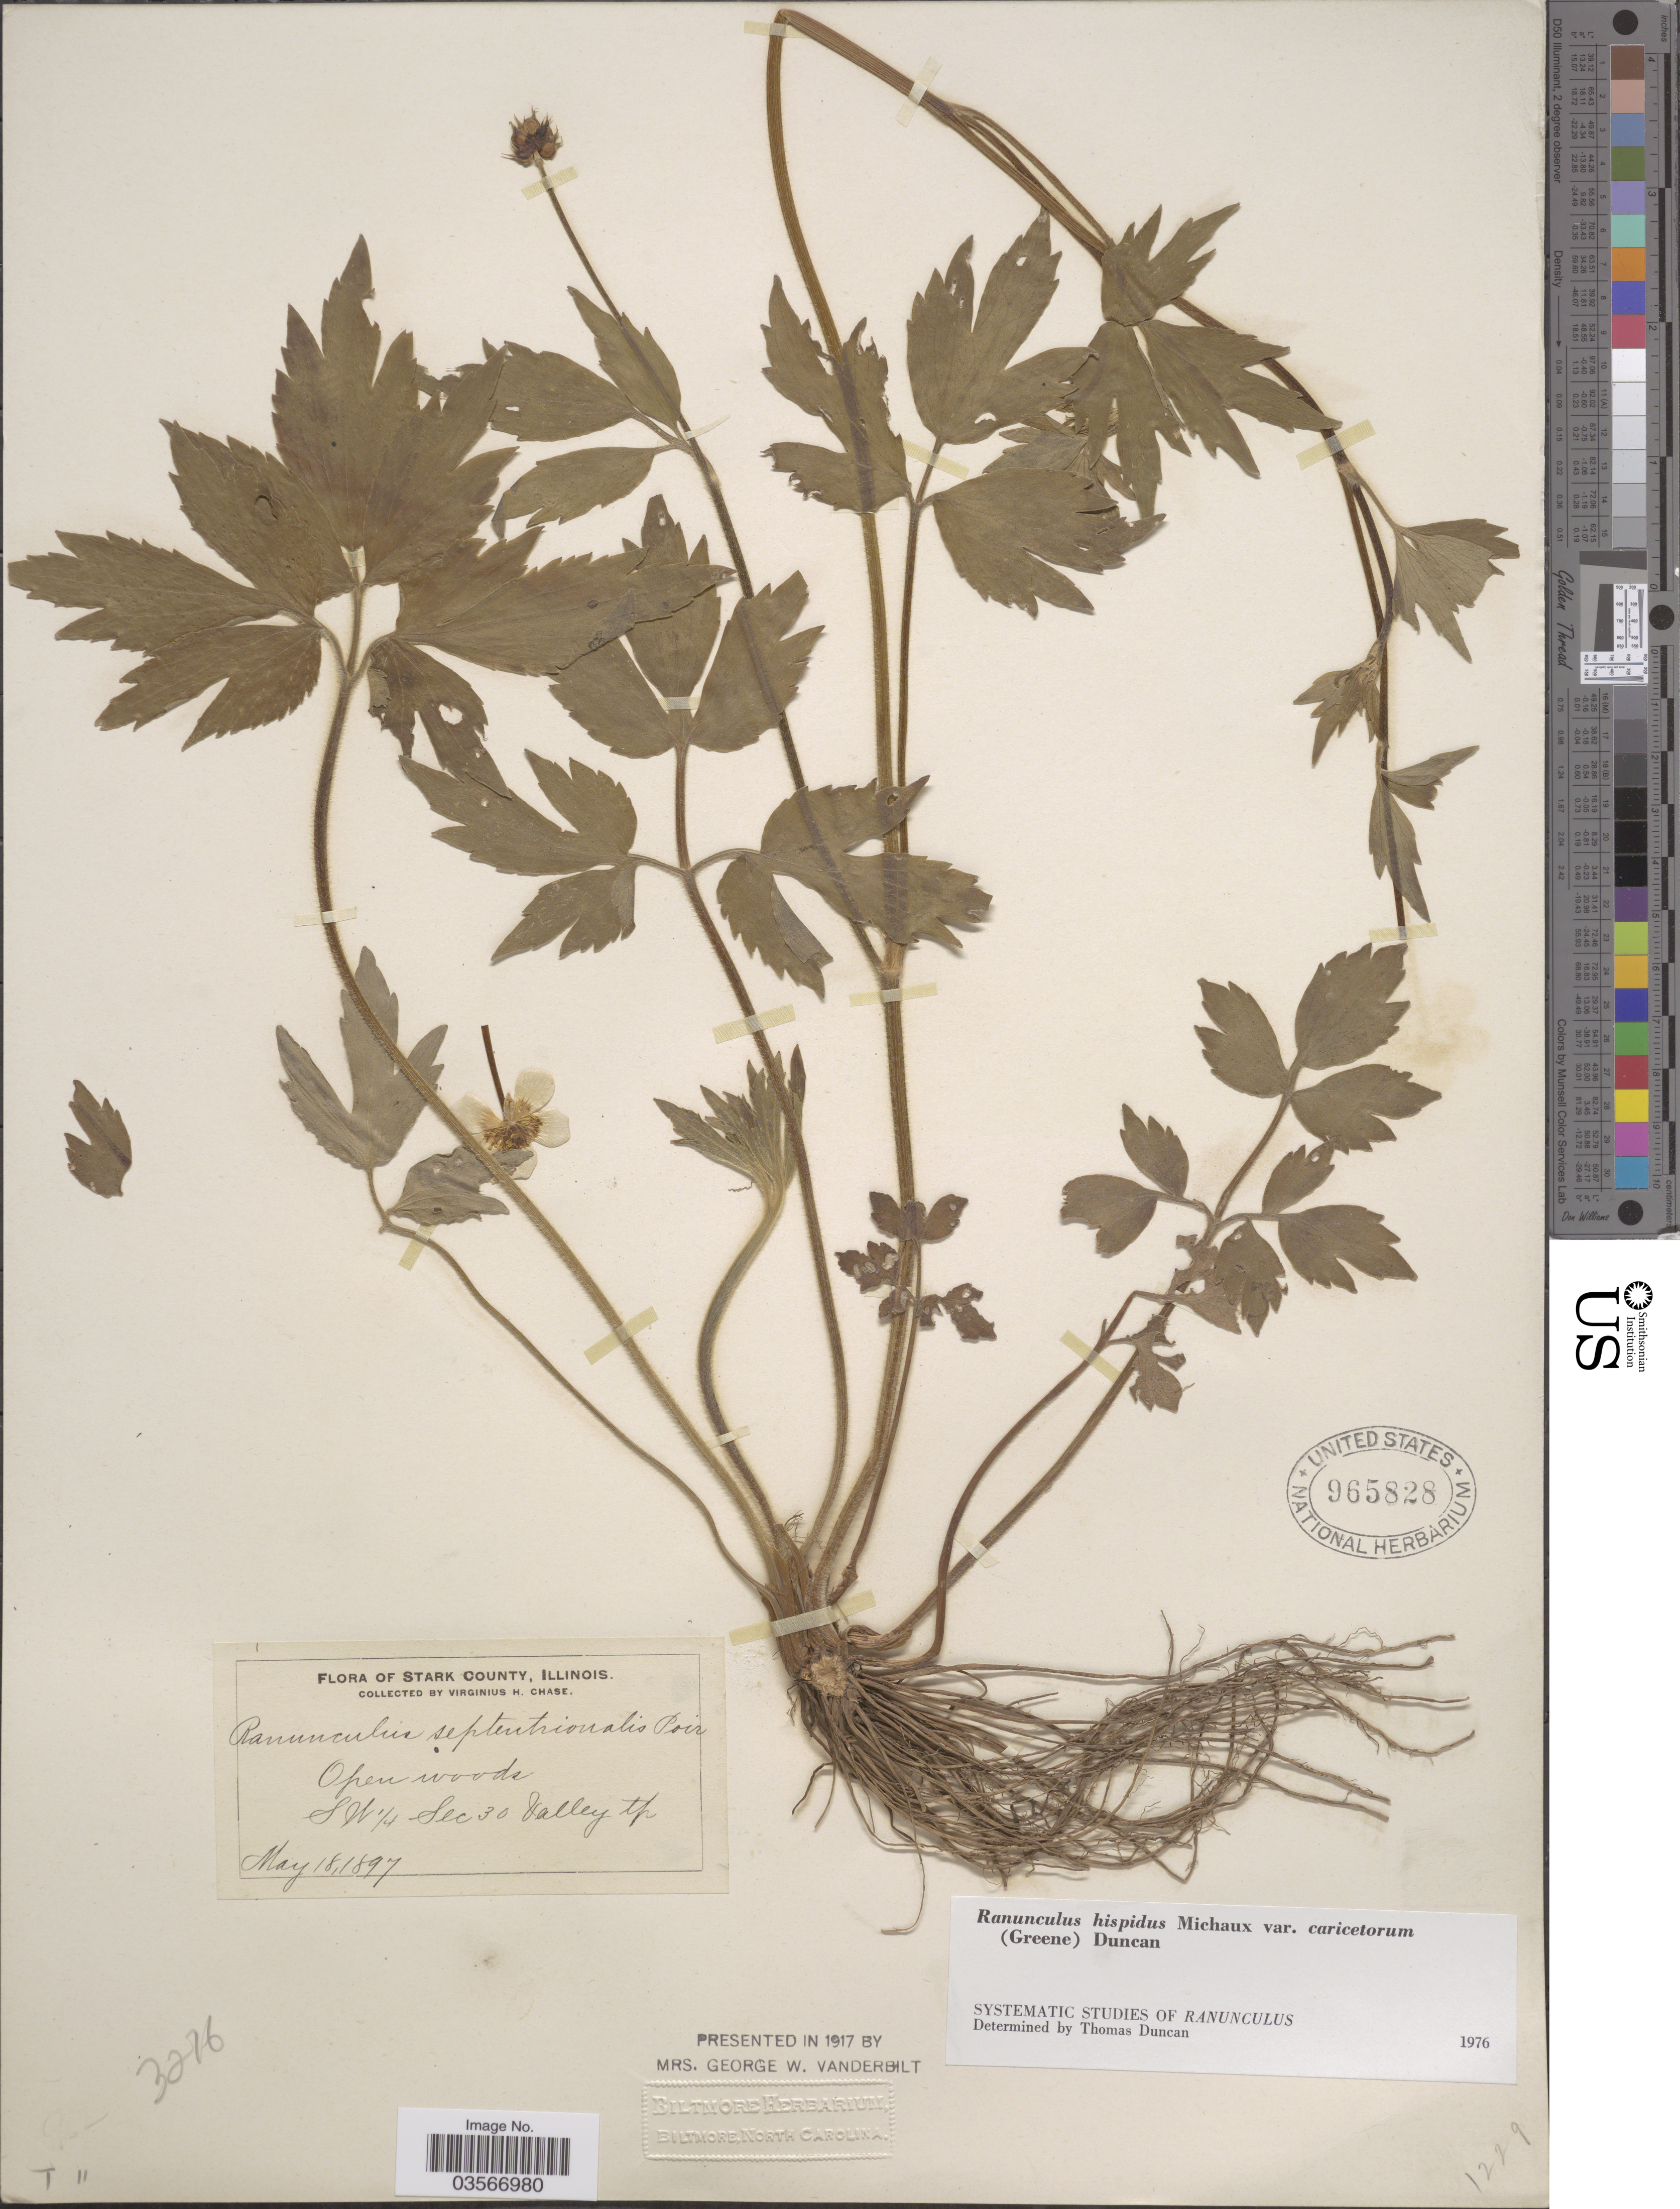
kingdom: Plantae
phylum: Tracheophyta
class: Magnoliopsida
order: Ranunculales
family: Ranunculaceae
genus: Ranunculus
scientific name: Ranunculus hispidus var. caricetorum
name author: Michx.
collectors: V. H. Chase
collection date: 1897-05-18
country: United States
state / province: Illinois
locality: Stark County. SW ¼ Sec 30 Valley tp.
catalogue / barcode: US 965828